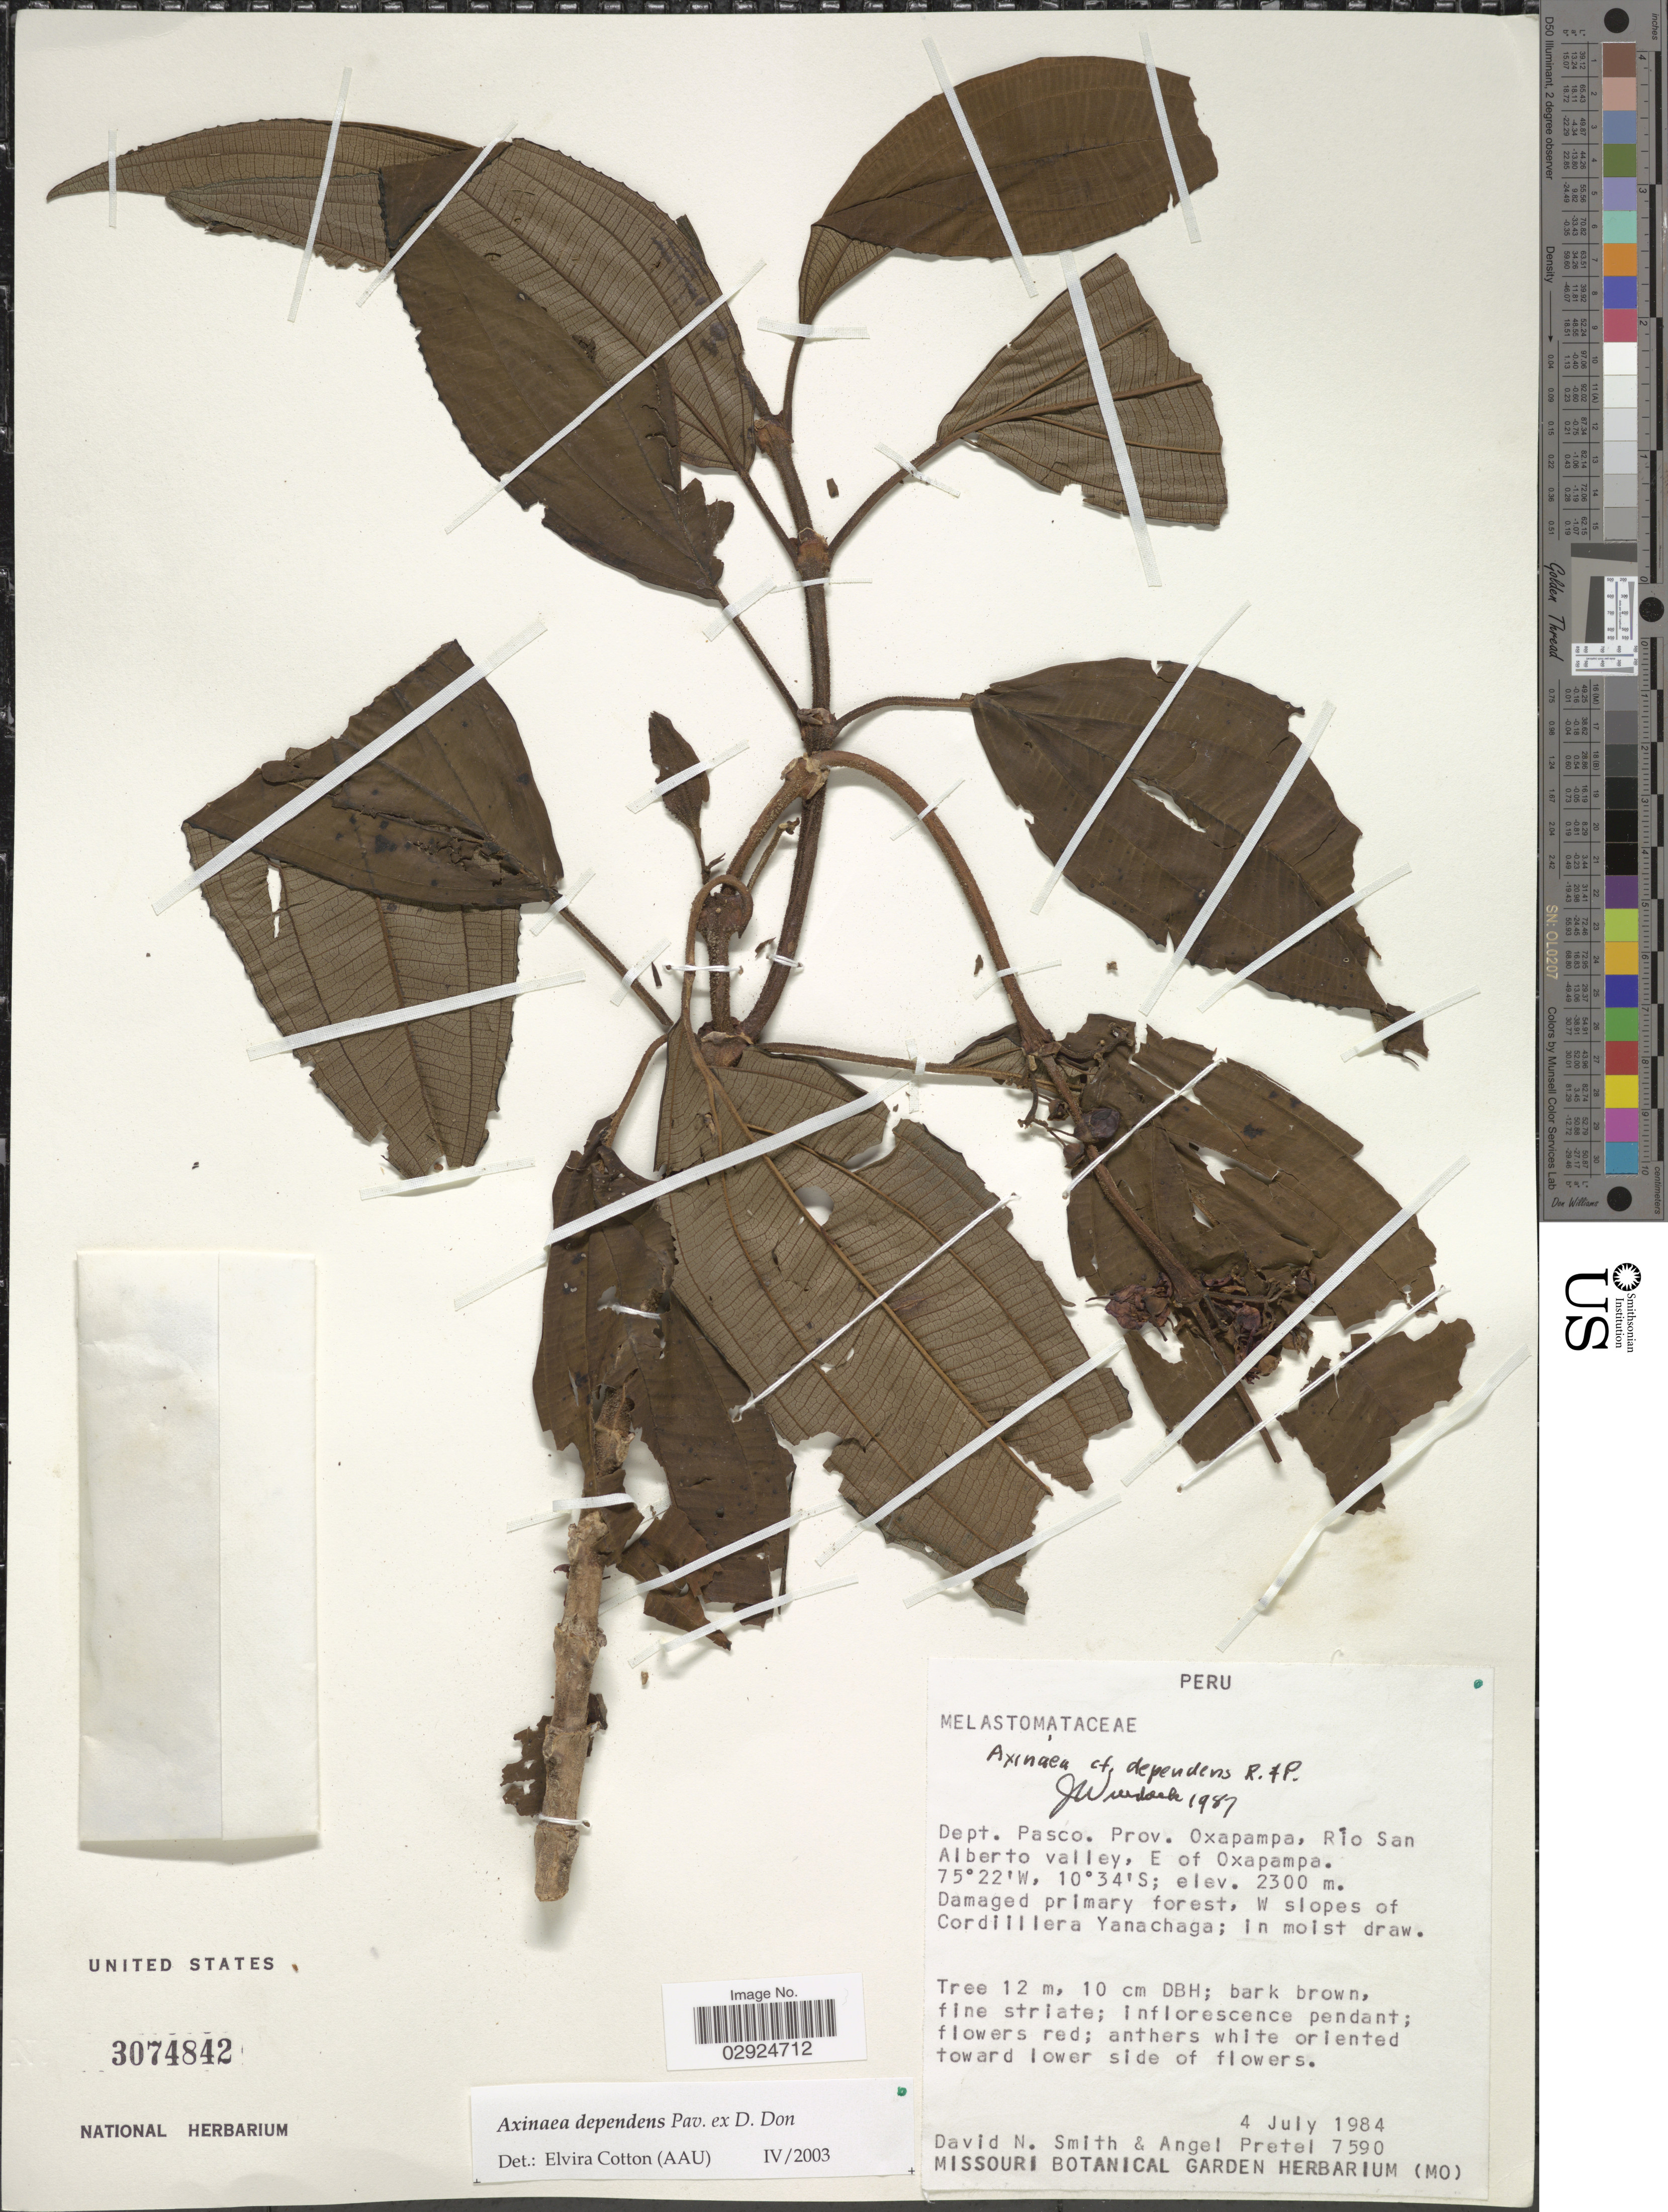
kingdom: Plantae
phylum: Tracheophyta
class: Magnoliopsida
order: Myrtales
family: Melastomataceae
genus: Axinaea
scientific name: Axinaea dependens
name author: Ruiz & Pav. ex D. Don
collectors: D. Smith & A. Pretel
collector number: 7590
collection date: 1984-07-04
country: Peru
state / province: Pasco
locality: Dept. Pasco. Prov. Oxapampa, Río San Alberto valley, E of Oxapampa.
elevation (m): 2300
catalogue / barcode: US 3074842